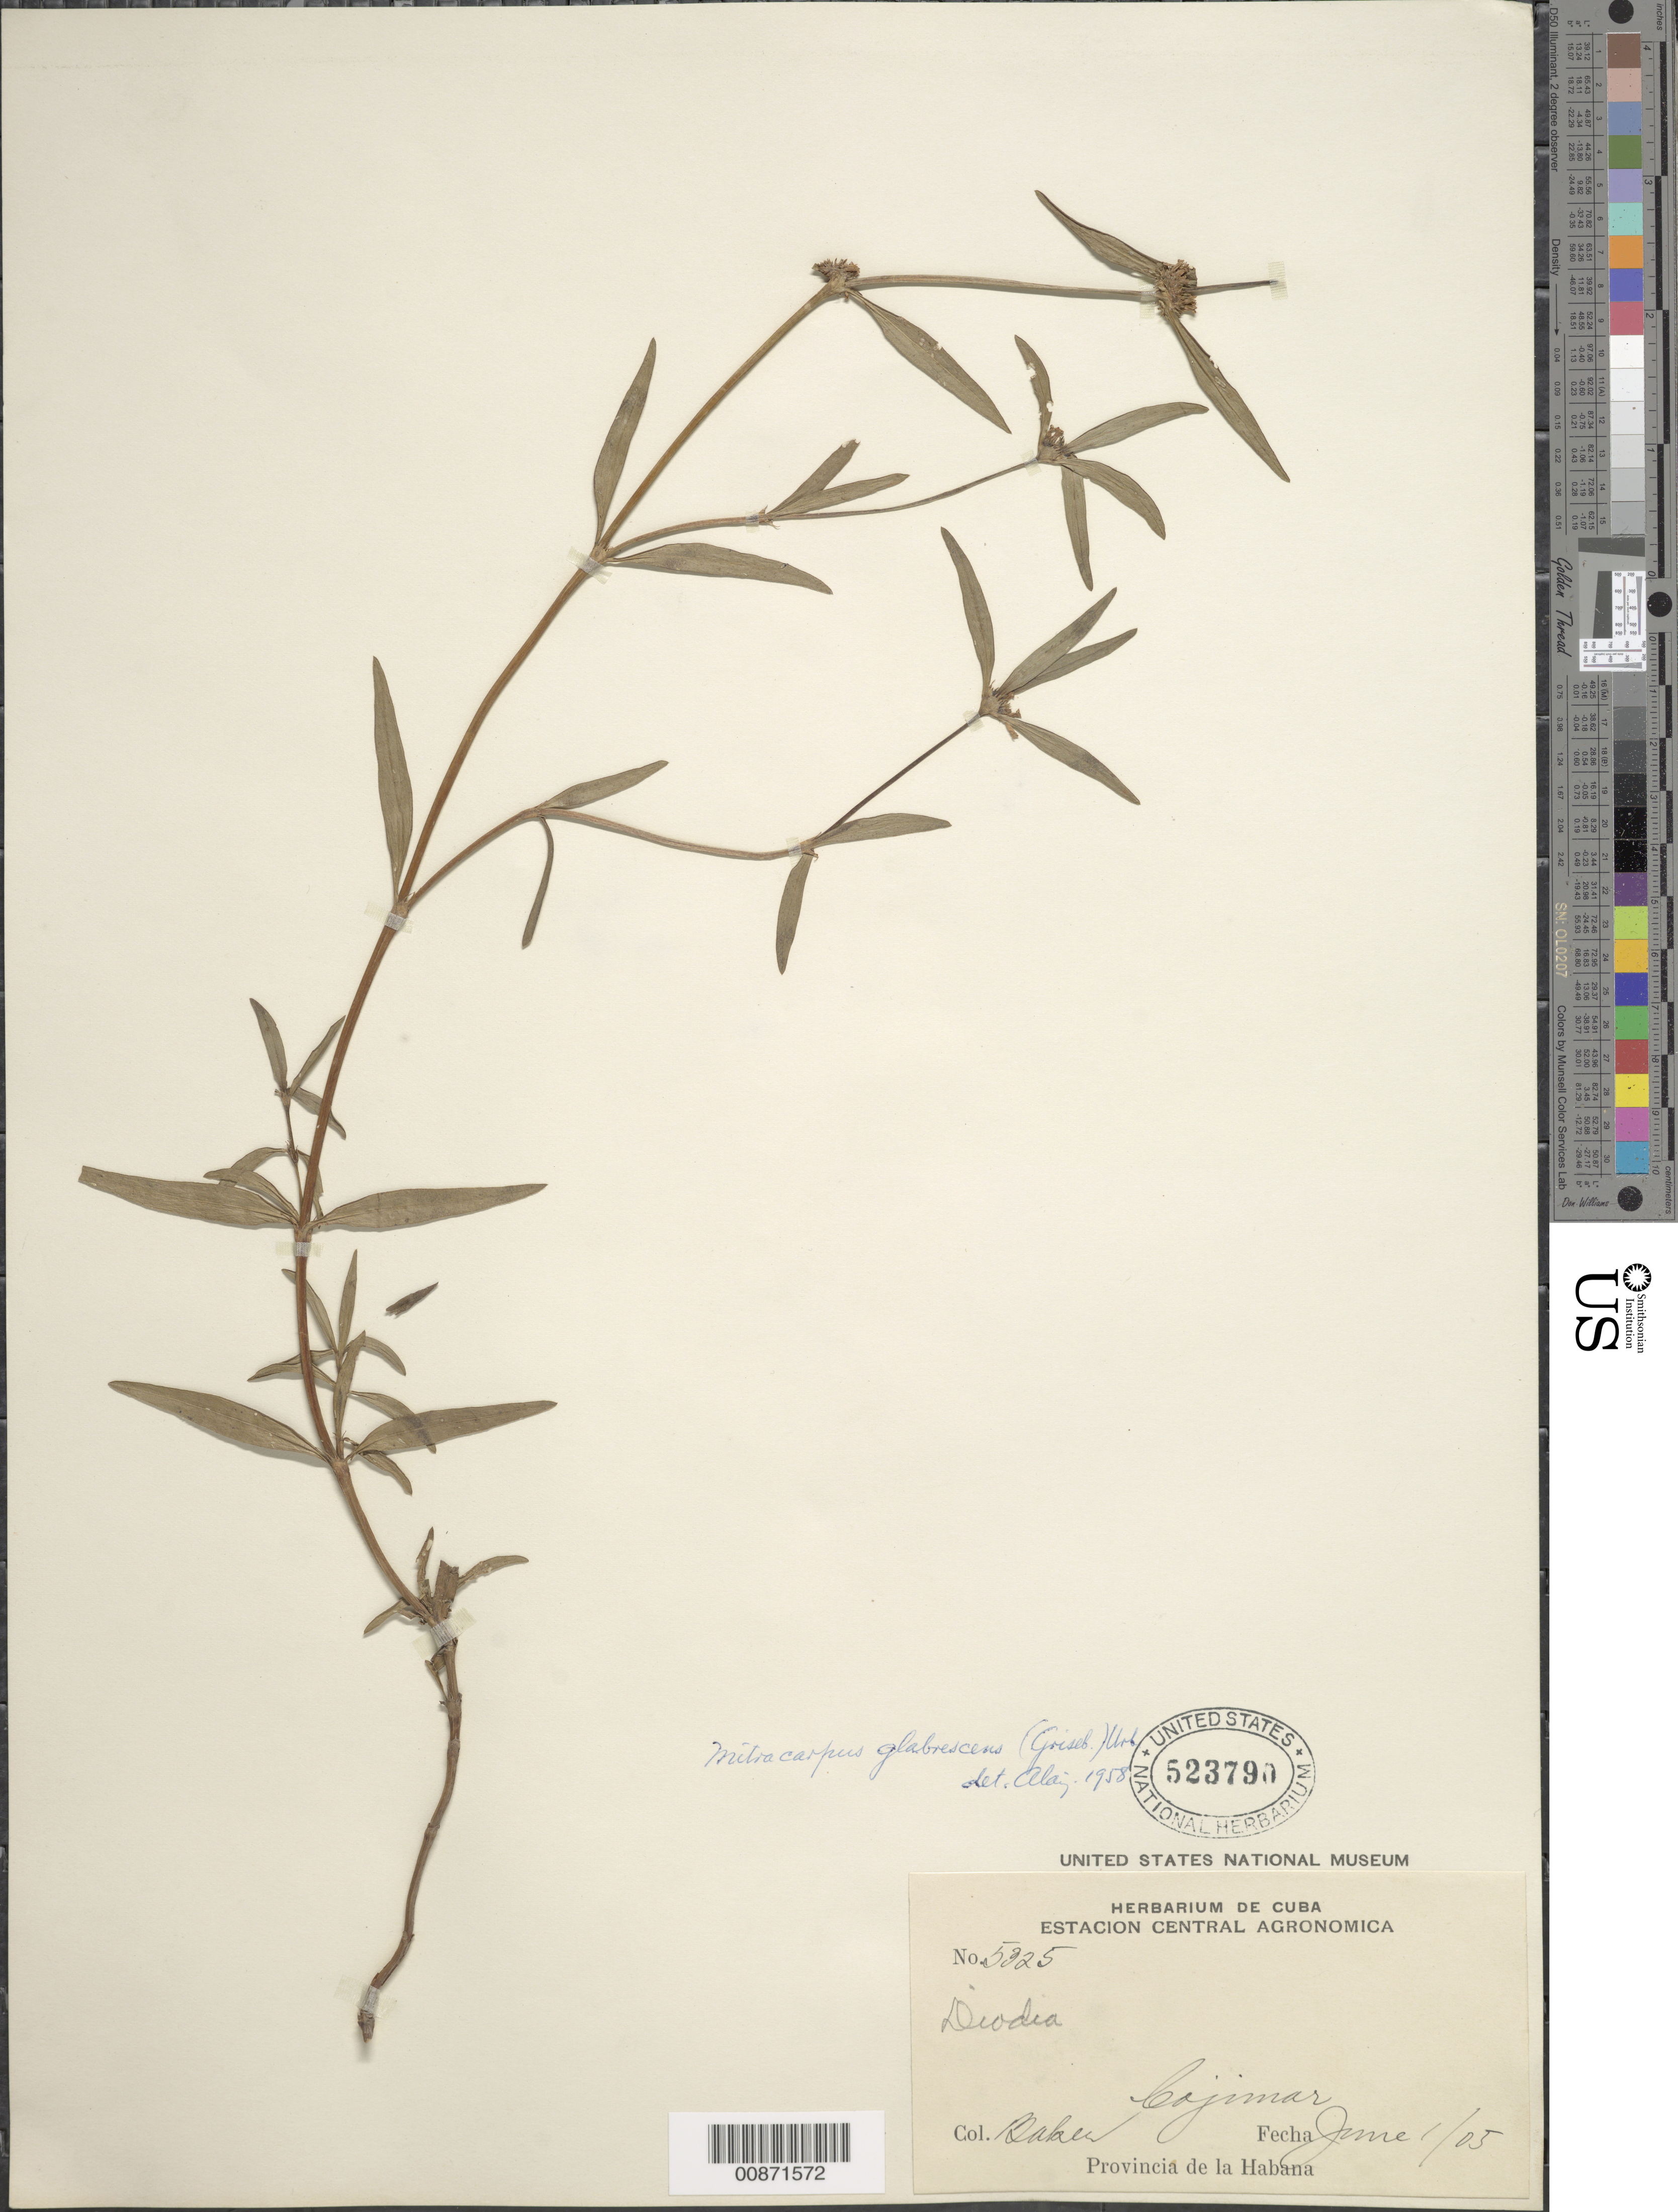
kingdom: Plantae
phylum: Tracheophyta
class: Magnoliopsida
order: Gentianales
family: Rubiaceae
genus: Mitracarpus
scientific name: Mitracarpus rhadinophyllus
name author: (B.L. Rob.) L.O. Williams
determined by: Liogier, Alain H.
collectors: C. F. Baker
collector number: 5325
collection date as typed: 01 Jun 1905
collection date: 1905-06-01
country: Cuba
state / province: La Habana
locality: Cajimar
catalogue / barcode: US 523790